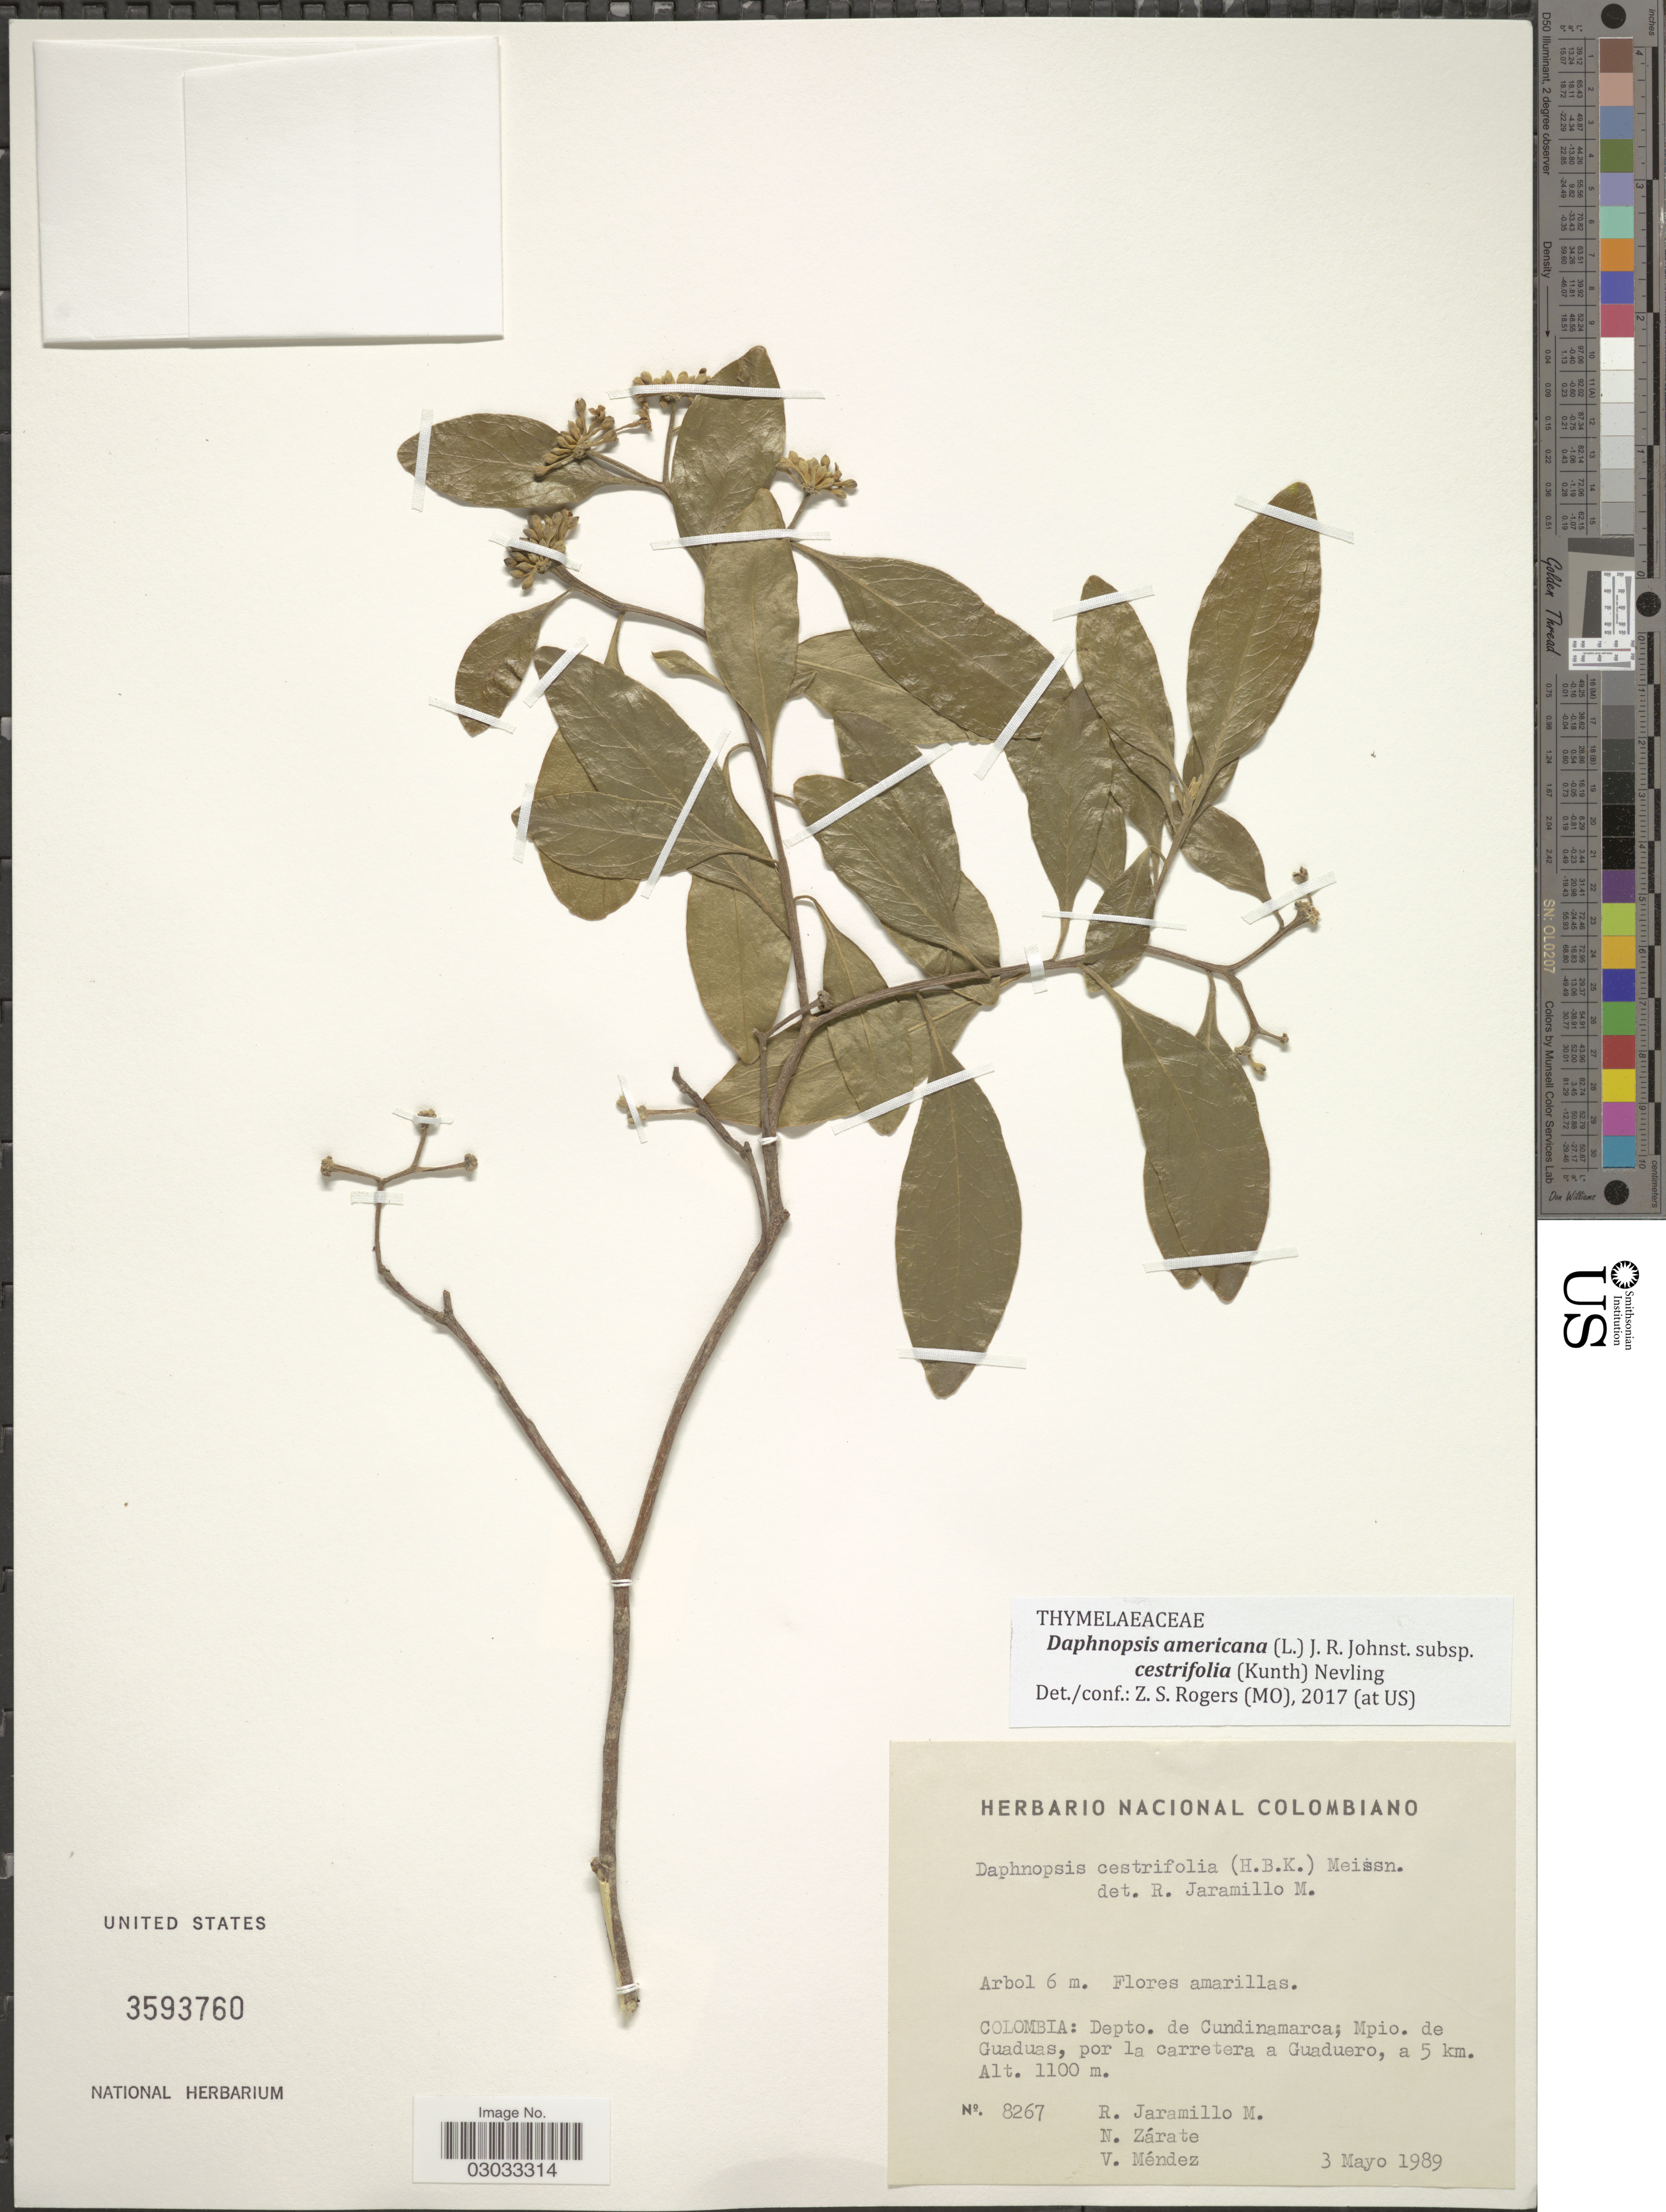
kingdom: Plantae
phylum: Tracheophyta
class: Magnoliopsida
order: Malvales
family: Thymelaeaceae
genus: Daphnopsis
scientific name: Daphnopsis americana subsp. cestrifolia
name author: (Kunth) Nevling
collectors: R. Jaramillo M., N. Zárate & V. Méndez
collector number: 8267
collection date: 1989-05-03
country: Colombia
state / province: Cundinamarca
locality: Depto. de Cundinamarca; Mpio. de Guaduas, por la carretera a Guadero, a 5 km.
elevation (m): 1100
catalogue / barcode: US 3593760